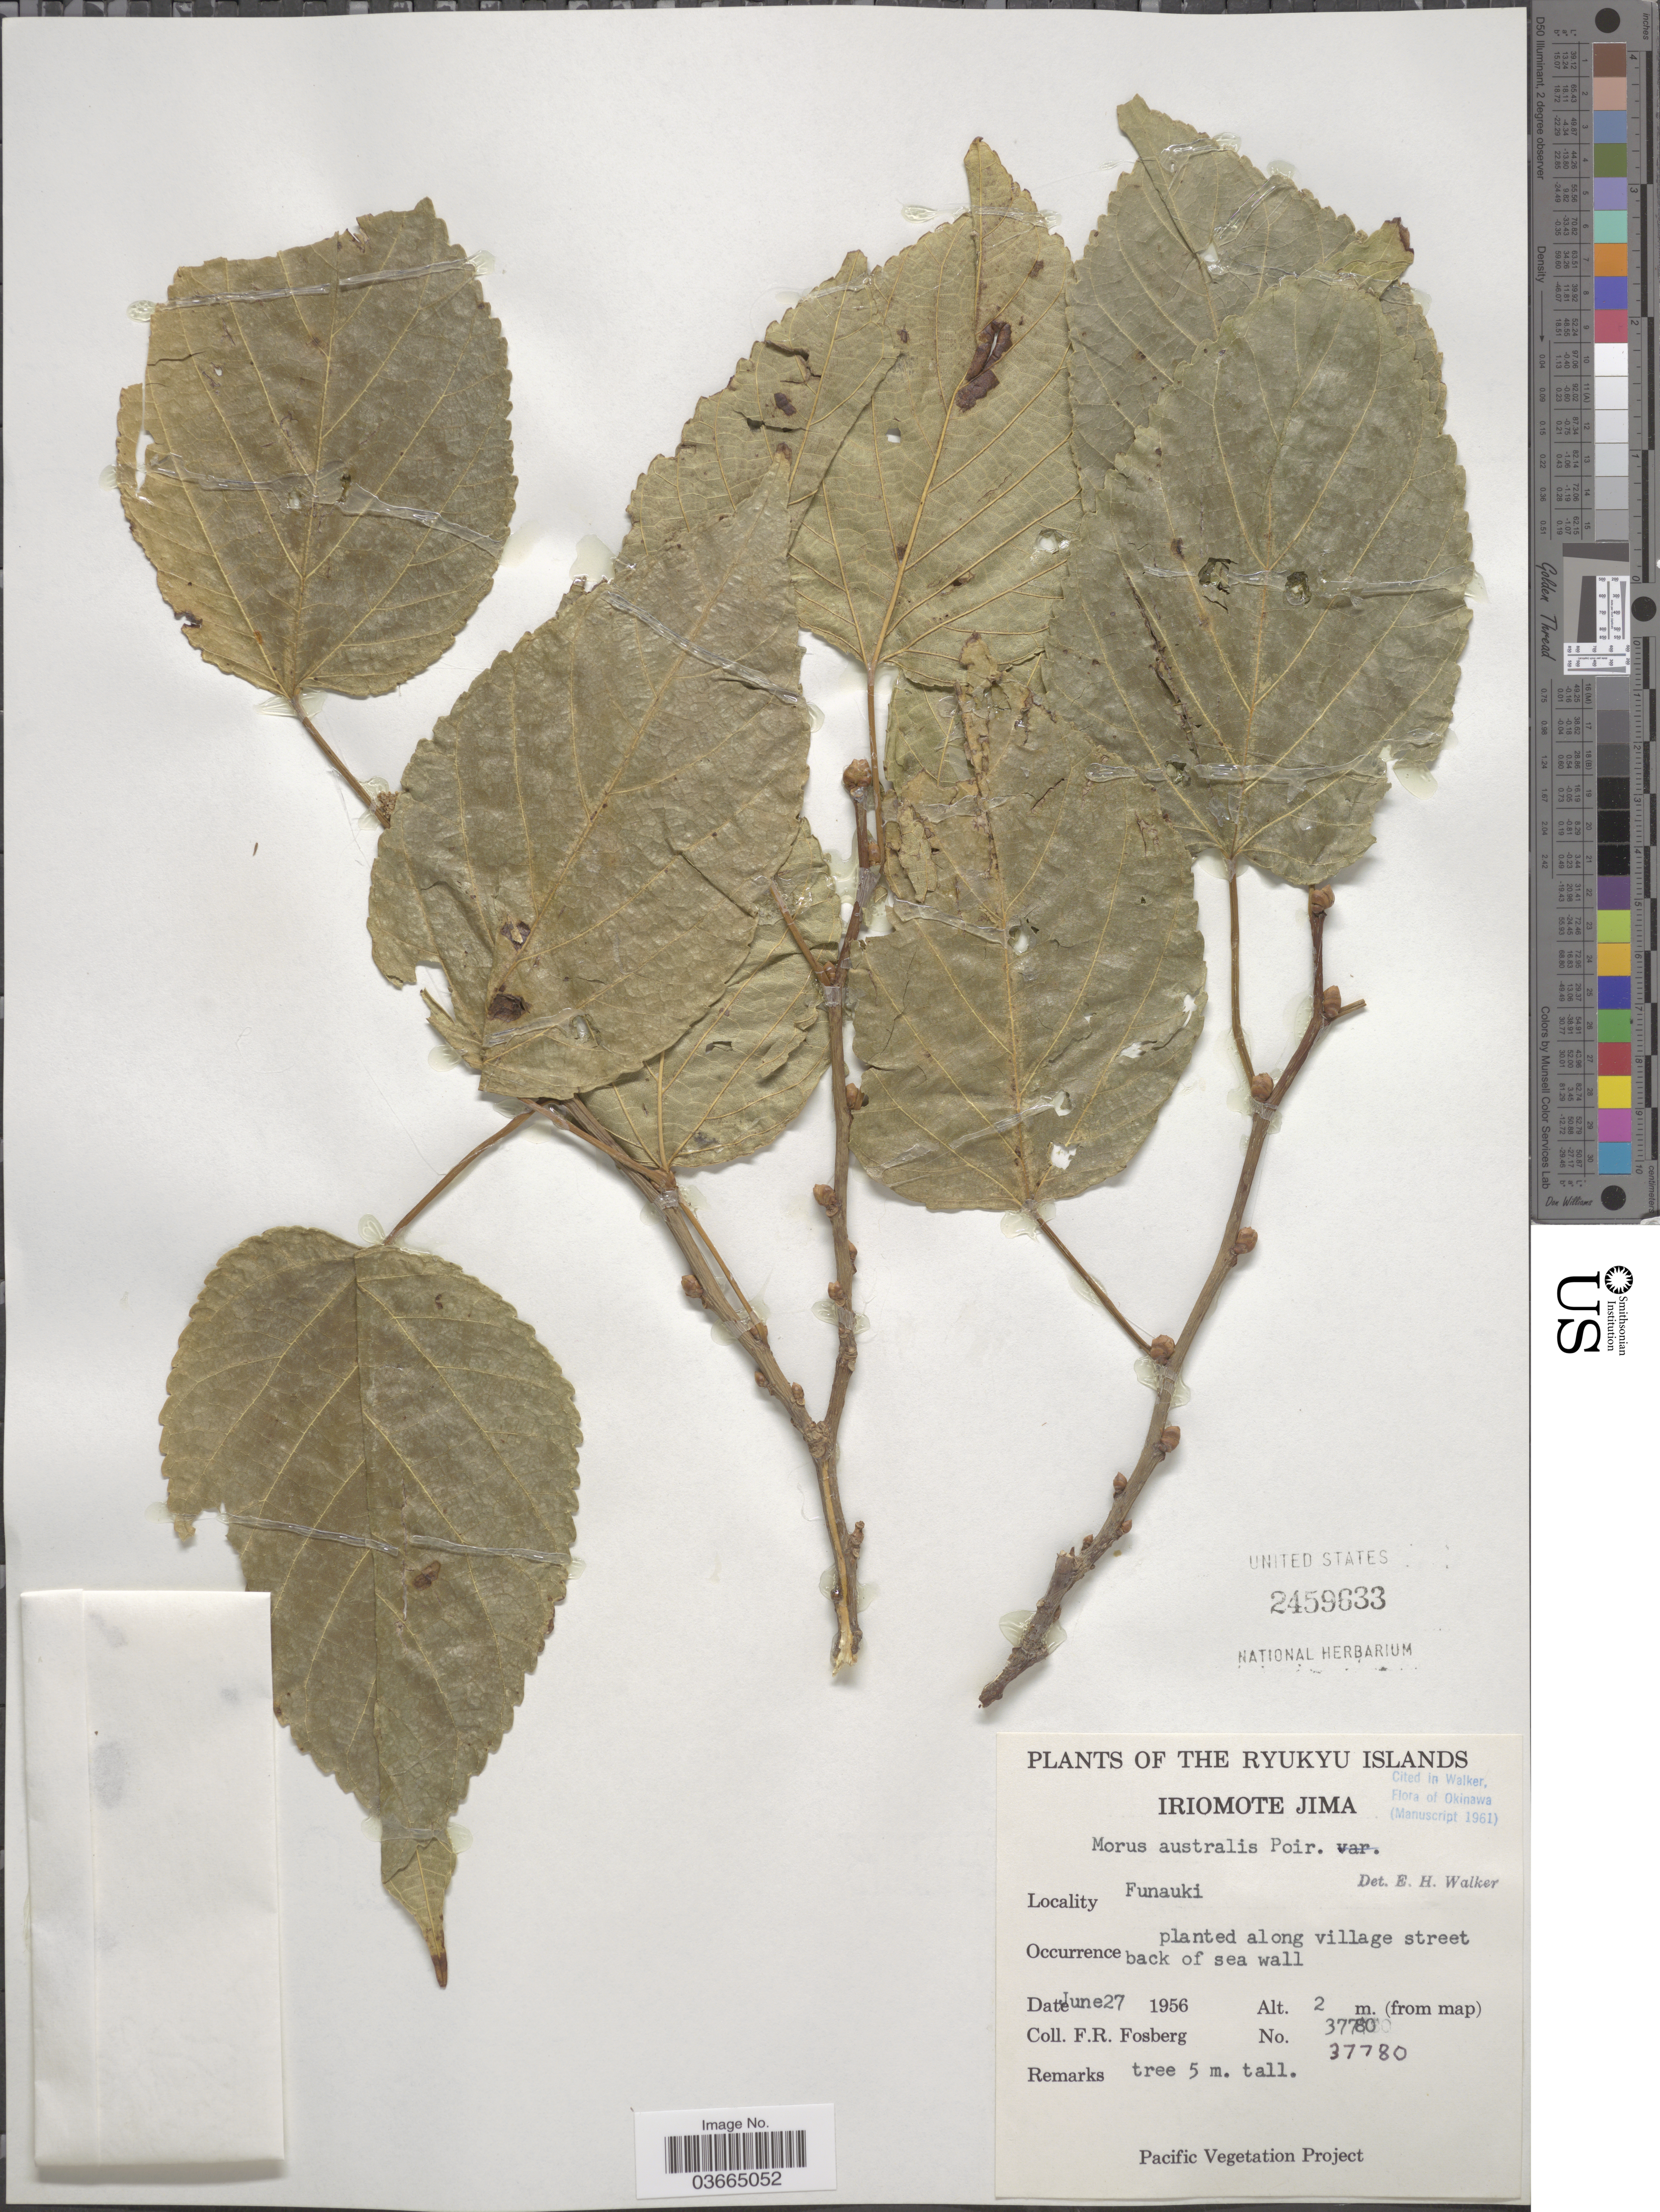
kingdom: Plantae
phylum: Tracheophyta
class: Magnoliopsida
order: Rosales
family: Moraceae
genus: Morus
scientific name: Morus australis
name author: Poir.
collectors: F. R. Fosberg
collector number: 37780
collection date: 1956-06-27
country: Japan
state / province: Okinawa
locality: The Ryukyu Islands. Iriomote Jima. Funauki.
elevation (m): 2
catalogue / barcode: US 2459633